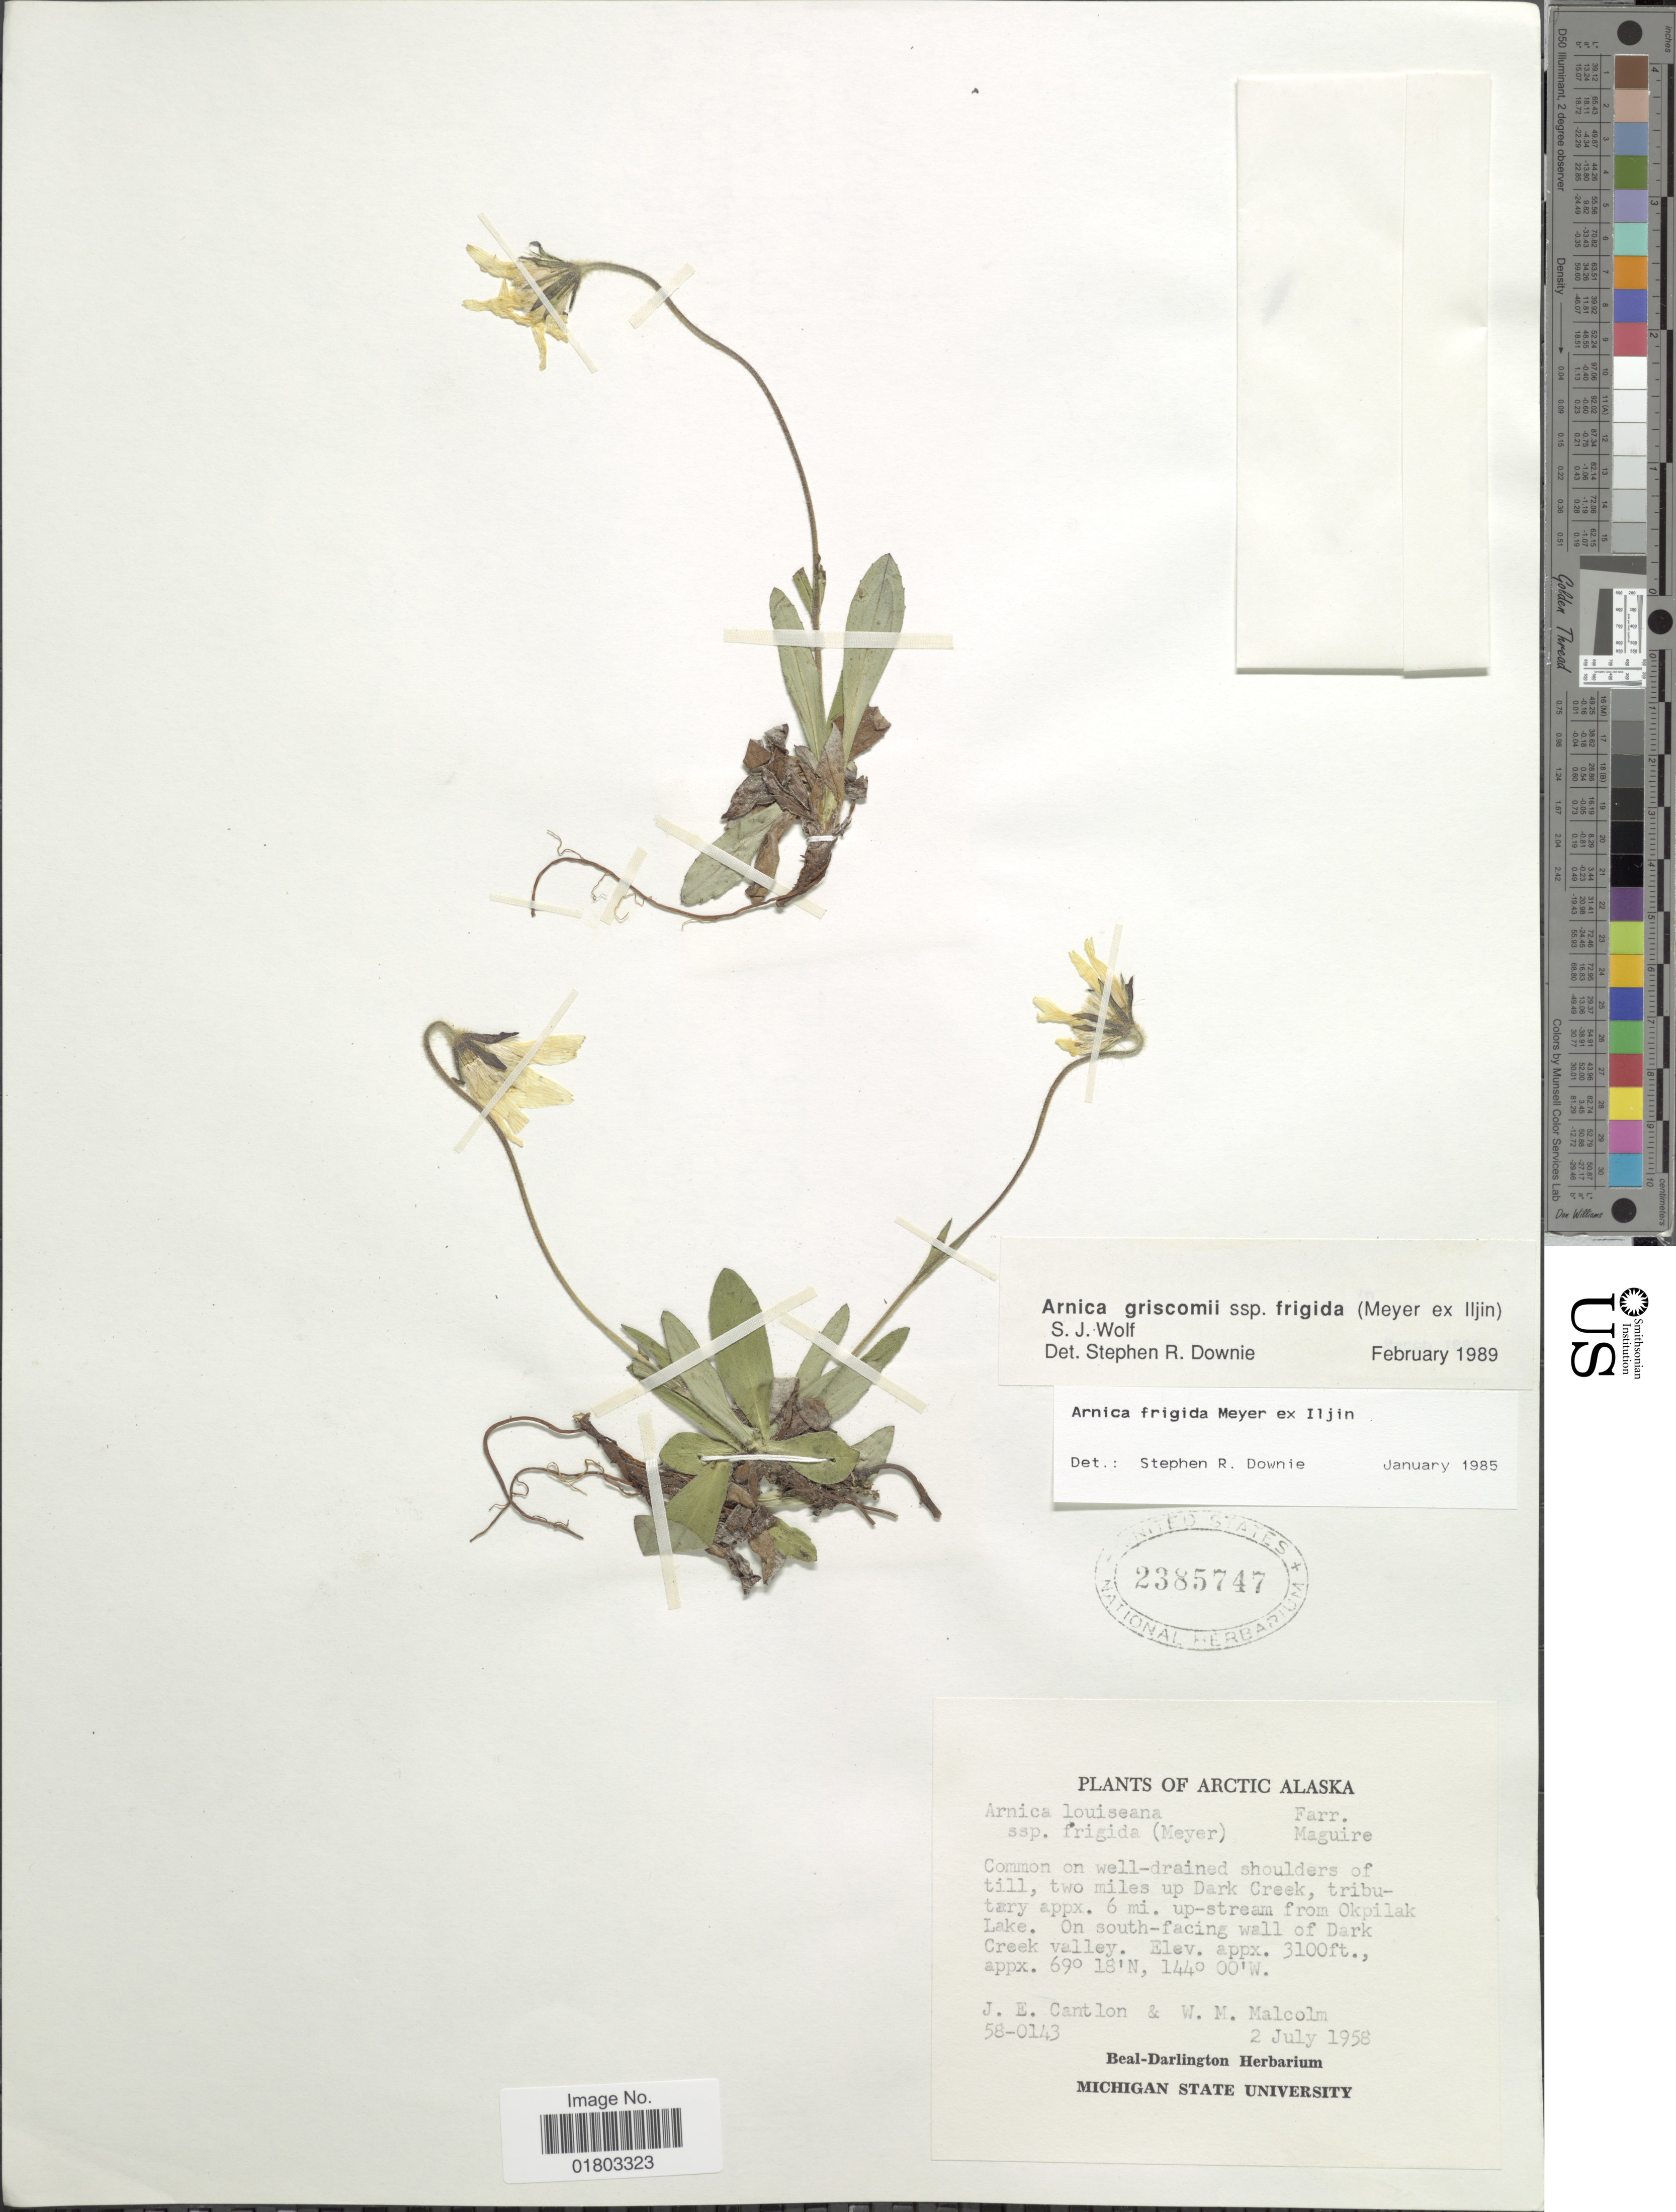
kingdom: Plantae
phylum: Tracheophyta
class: Magnoliopsida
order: Asterales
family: Asteraceae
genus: Arnica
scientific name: Arnica griscomii subsp. frigida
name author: (C.A. Mey. ex Iljin) S.J. Wolf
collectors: J. Cantlon & W. Malcolm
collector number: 58-0143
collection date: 1958-07-02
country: United States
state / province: Alaska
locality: Arctic Alaska, Common on well-drained shoulders of till, tow miles up Dark Creek, tributary appx 6 mi up-stream from Okpilak Lake. On south-facing wall of Dark Creek valley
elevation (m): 945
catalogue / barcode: US 2385747